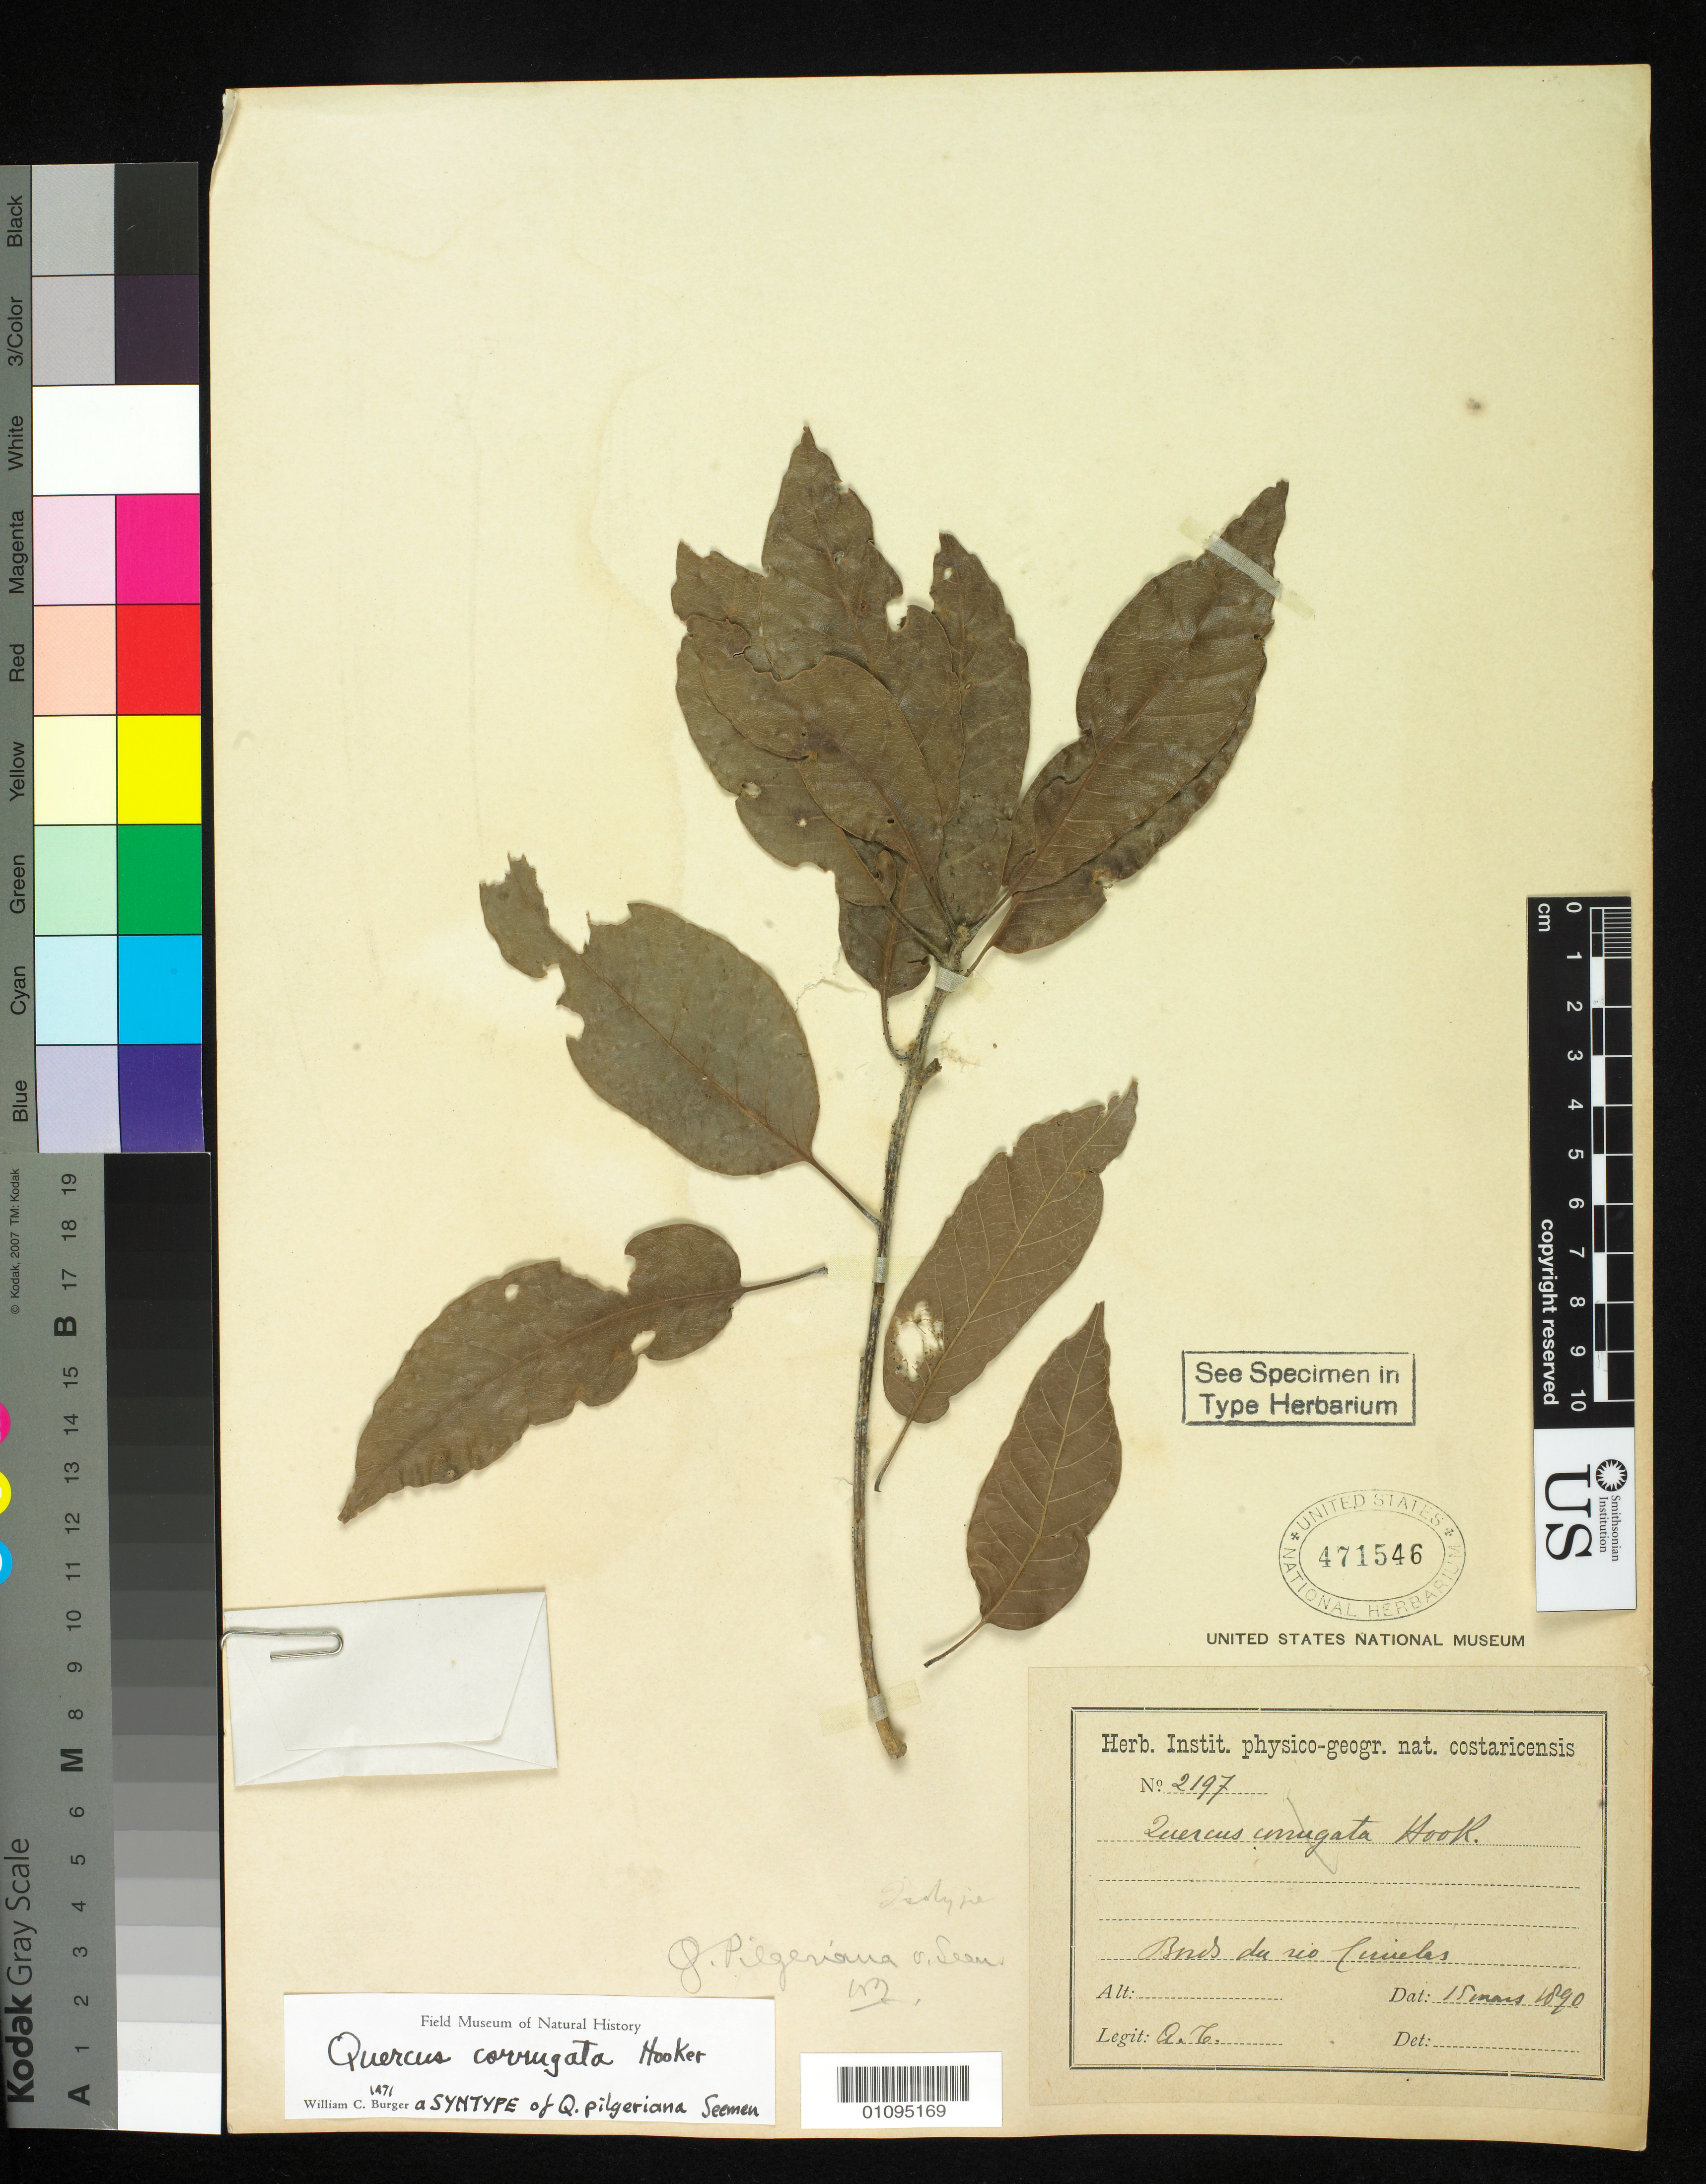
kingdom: Plantae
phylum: Tracheophyta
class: Magnoliopsida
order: Fagales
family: Fagaceae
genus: Quercus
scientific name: Quercus pilgeriana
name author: Seemen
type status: Syntype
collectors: A. Tonduz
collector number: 2197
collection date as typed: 15 Mar 1890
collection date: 1890-03-15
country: Costa Rica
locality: Rio Ciruelas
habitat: bords du Rio Curieles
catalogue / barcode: US 471546